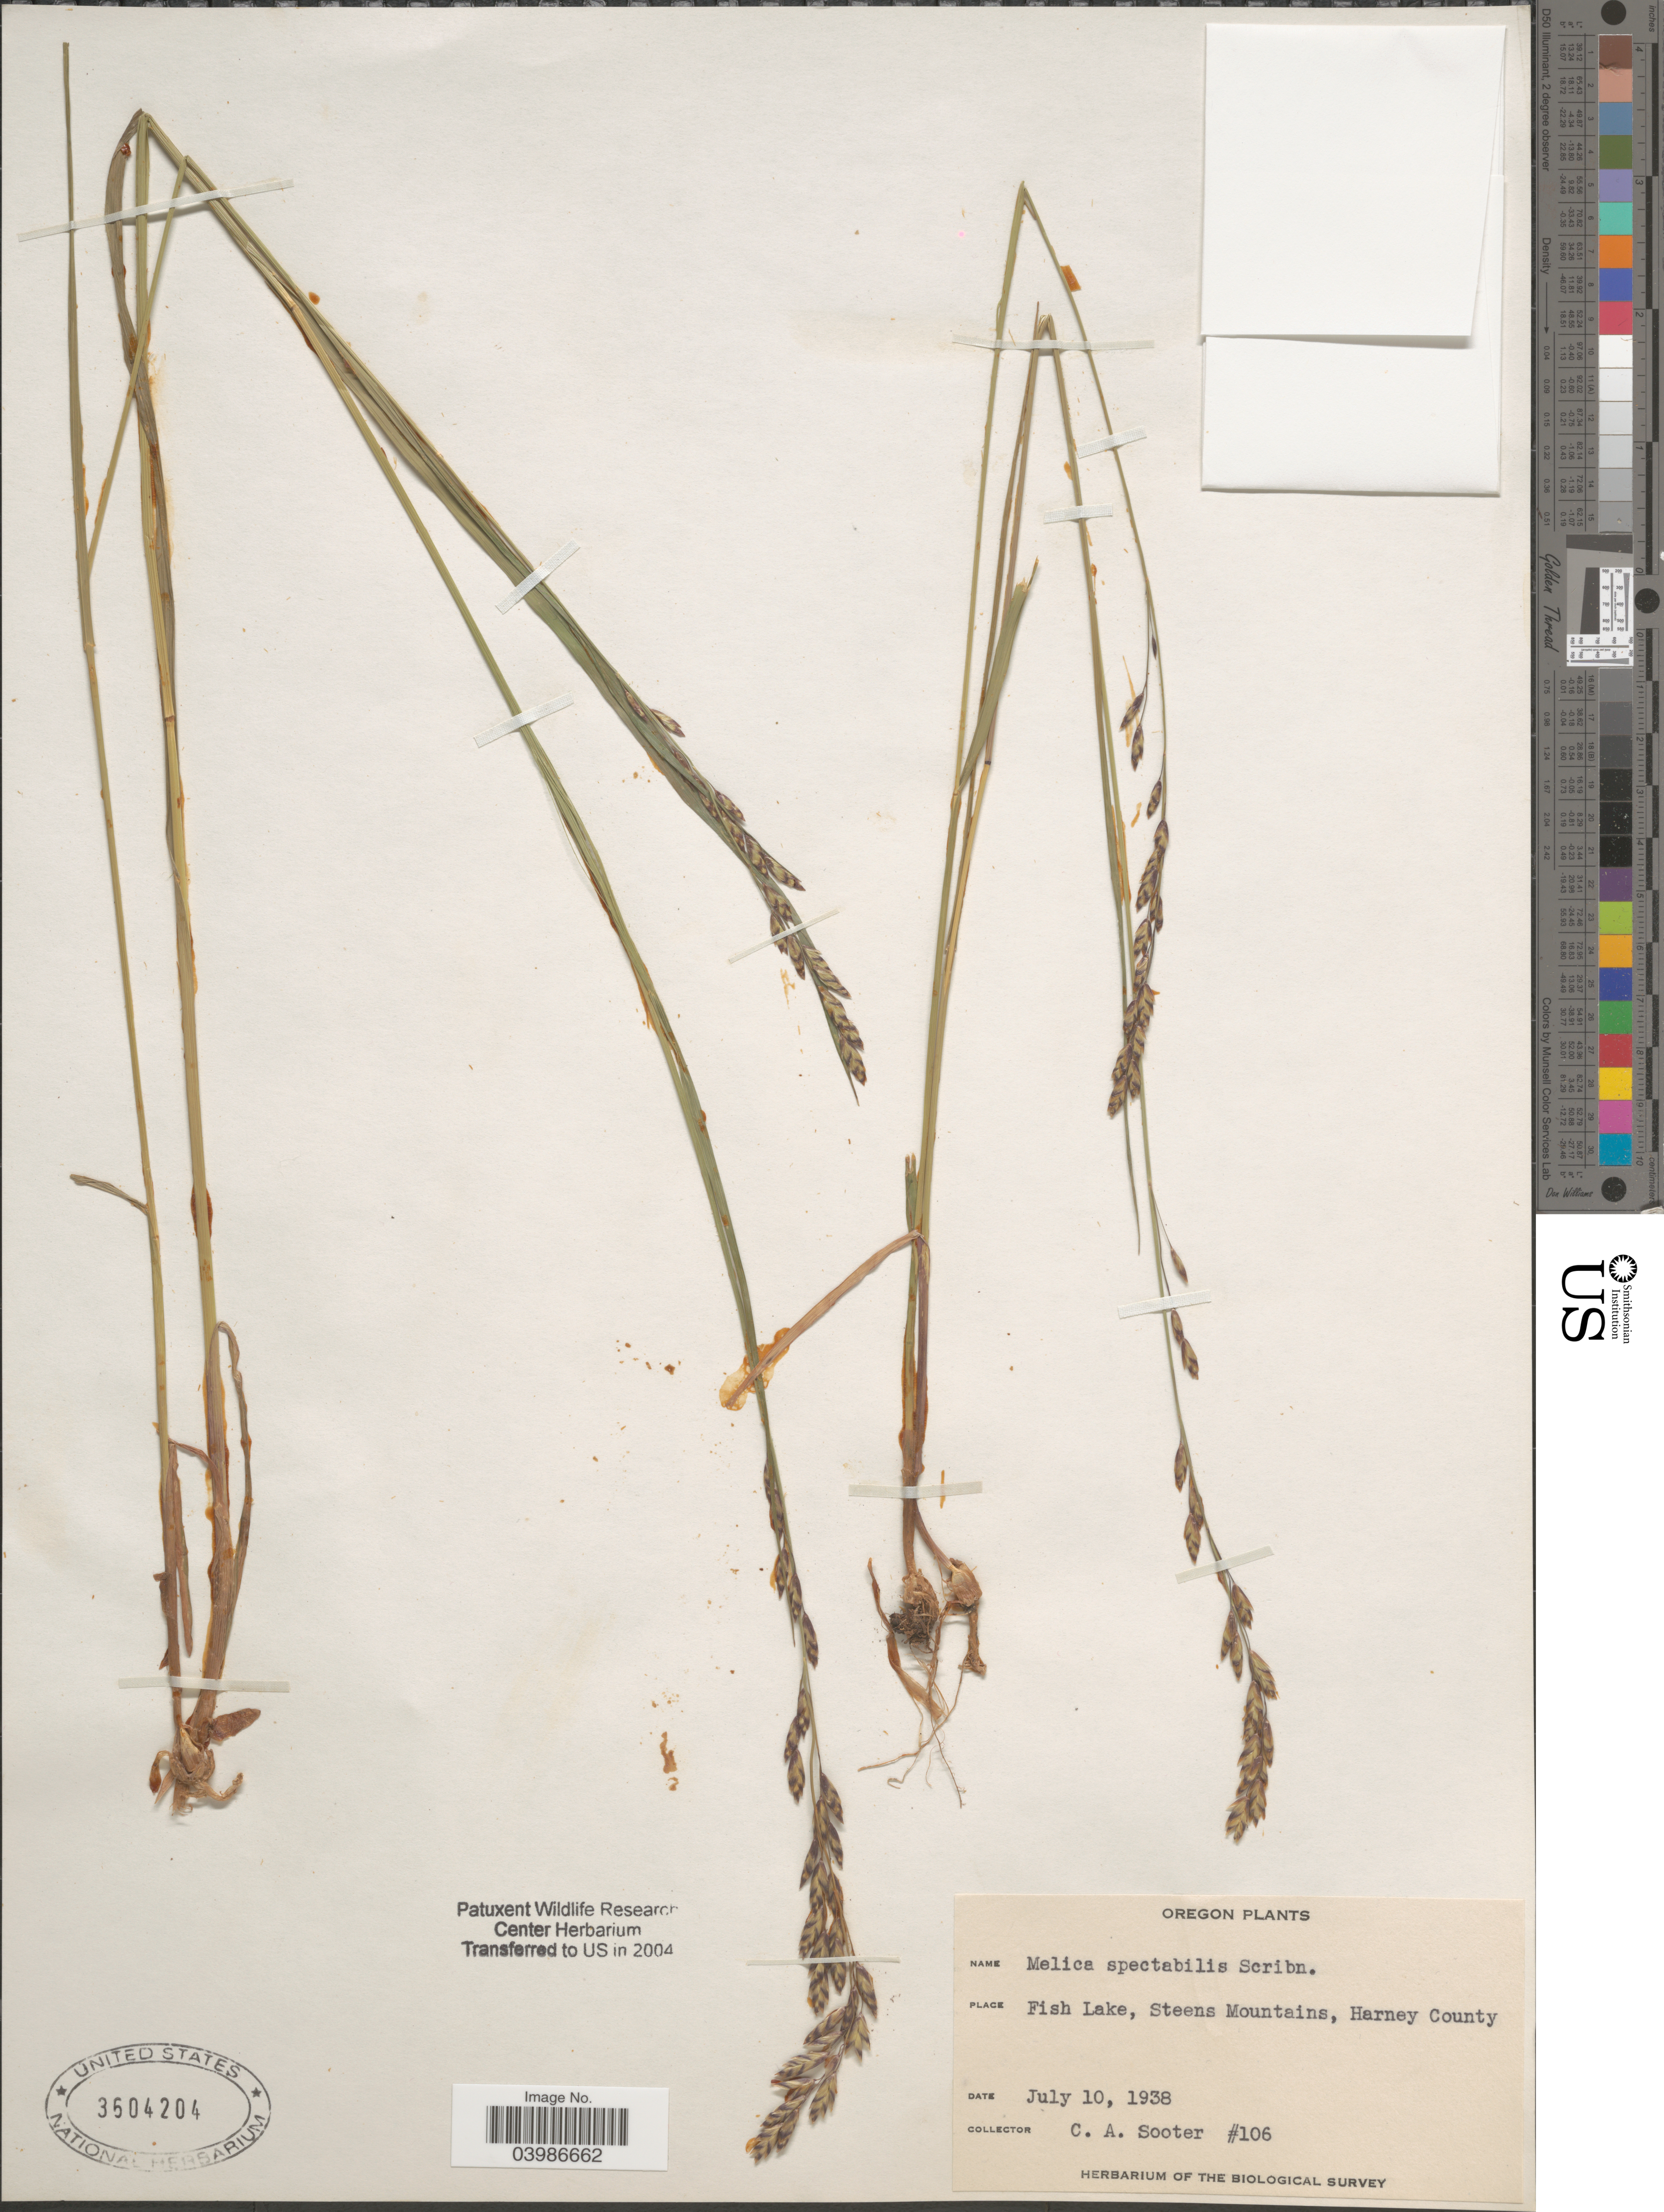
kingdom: Plantae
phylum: Tracheophyta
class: Liliopsida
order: Poales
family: Poaceae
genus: Melica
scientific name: Melica spectabilis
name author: Scribn.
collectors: C. Sooter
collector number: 106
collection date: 1938-07-10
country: United States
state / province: Oregon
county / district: Harney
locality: Fish Lake, Steens Mountains, Harney County.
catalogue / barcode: US 3604204